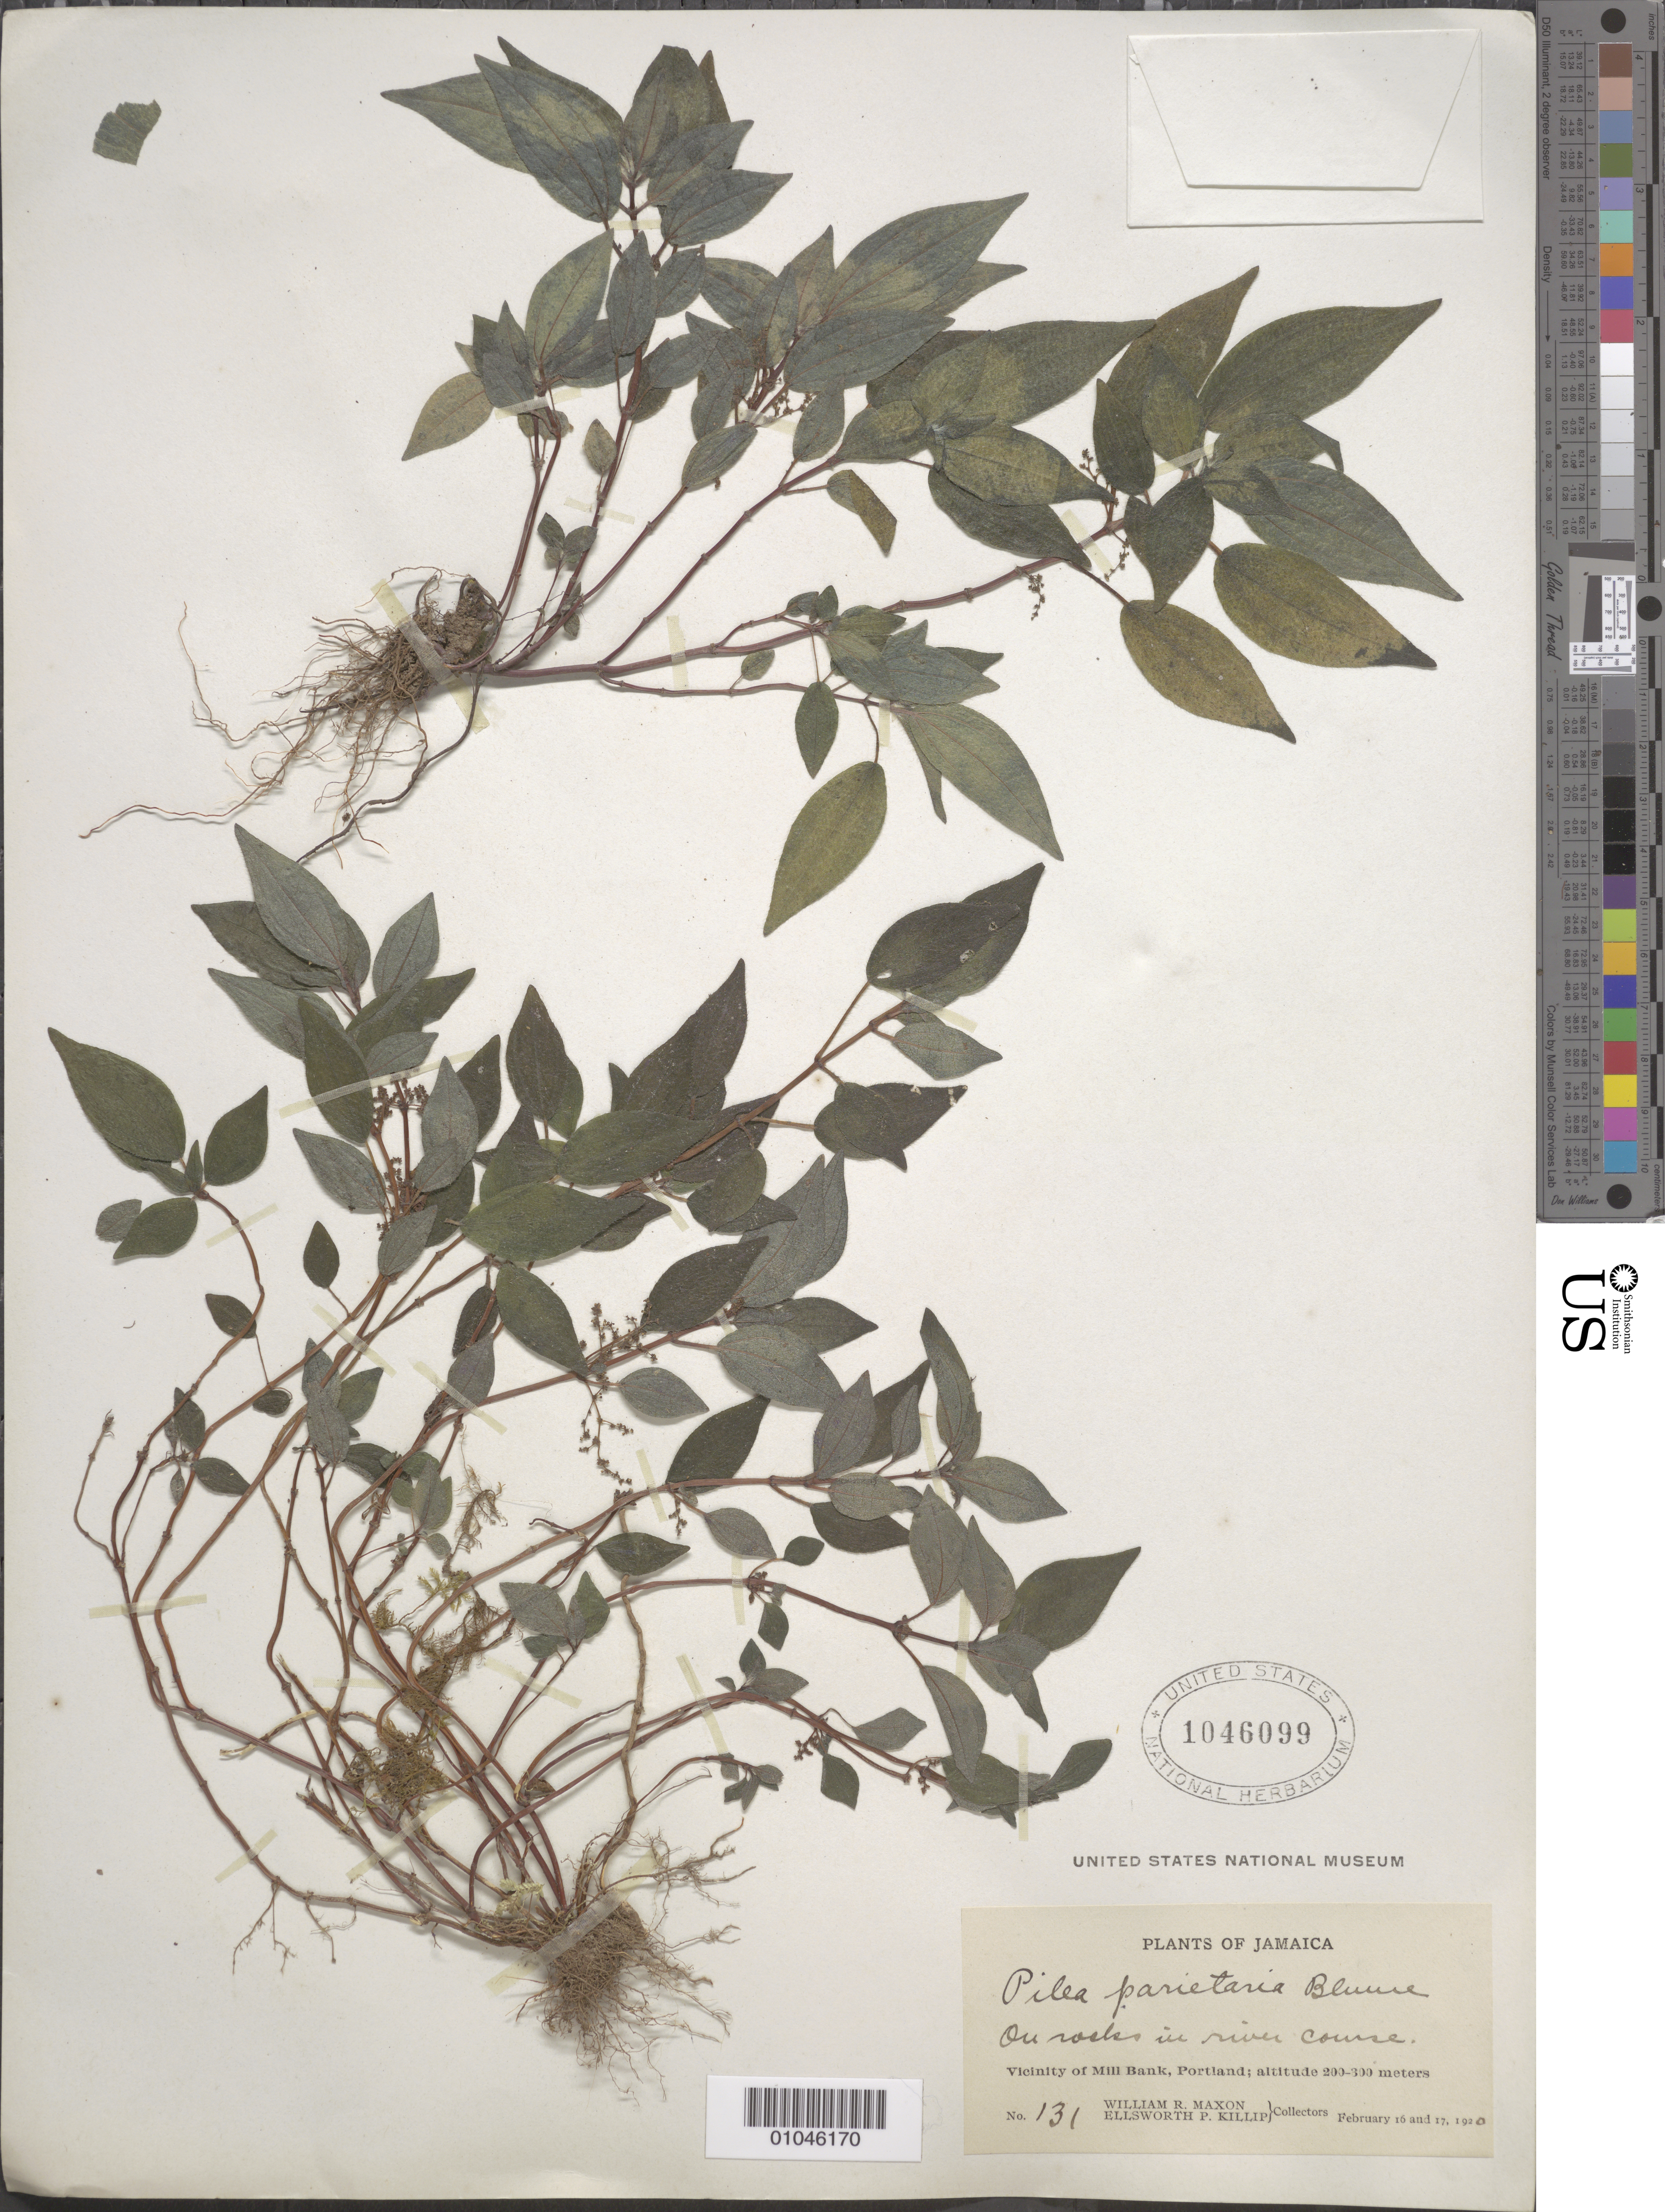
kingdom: Plantae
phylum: Tracheophyta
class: Magnoliopsida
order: Rosales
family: Urticaceae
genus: Pilea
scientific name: Pilea parietaria var. parietaria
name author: (L.) Blume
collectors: W. R. Maxon & E. P. Killip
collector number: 131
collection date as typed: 16 Feb 1920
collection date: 1920-02-16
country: Jamaica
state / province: Portland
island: Jamaica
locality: Vicinity of Mill Bank, Portland. On rocks in river course.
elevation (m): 200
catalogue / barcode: US 1046099